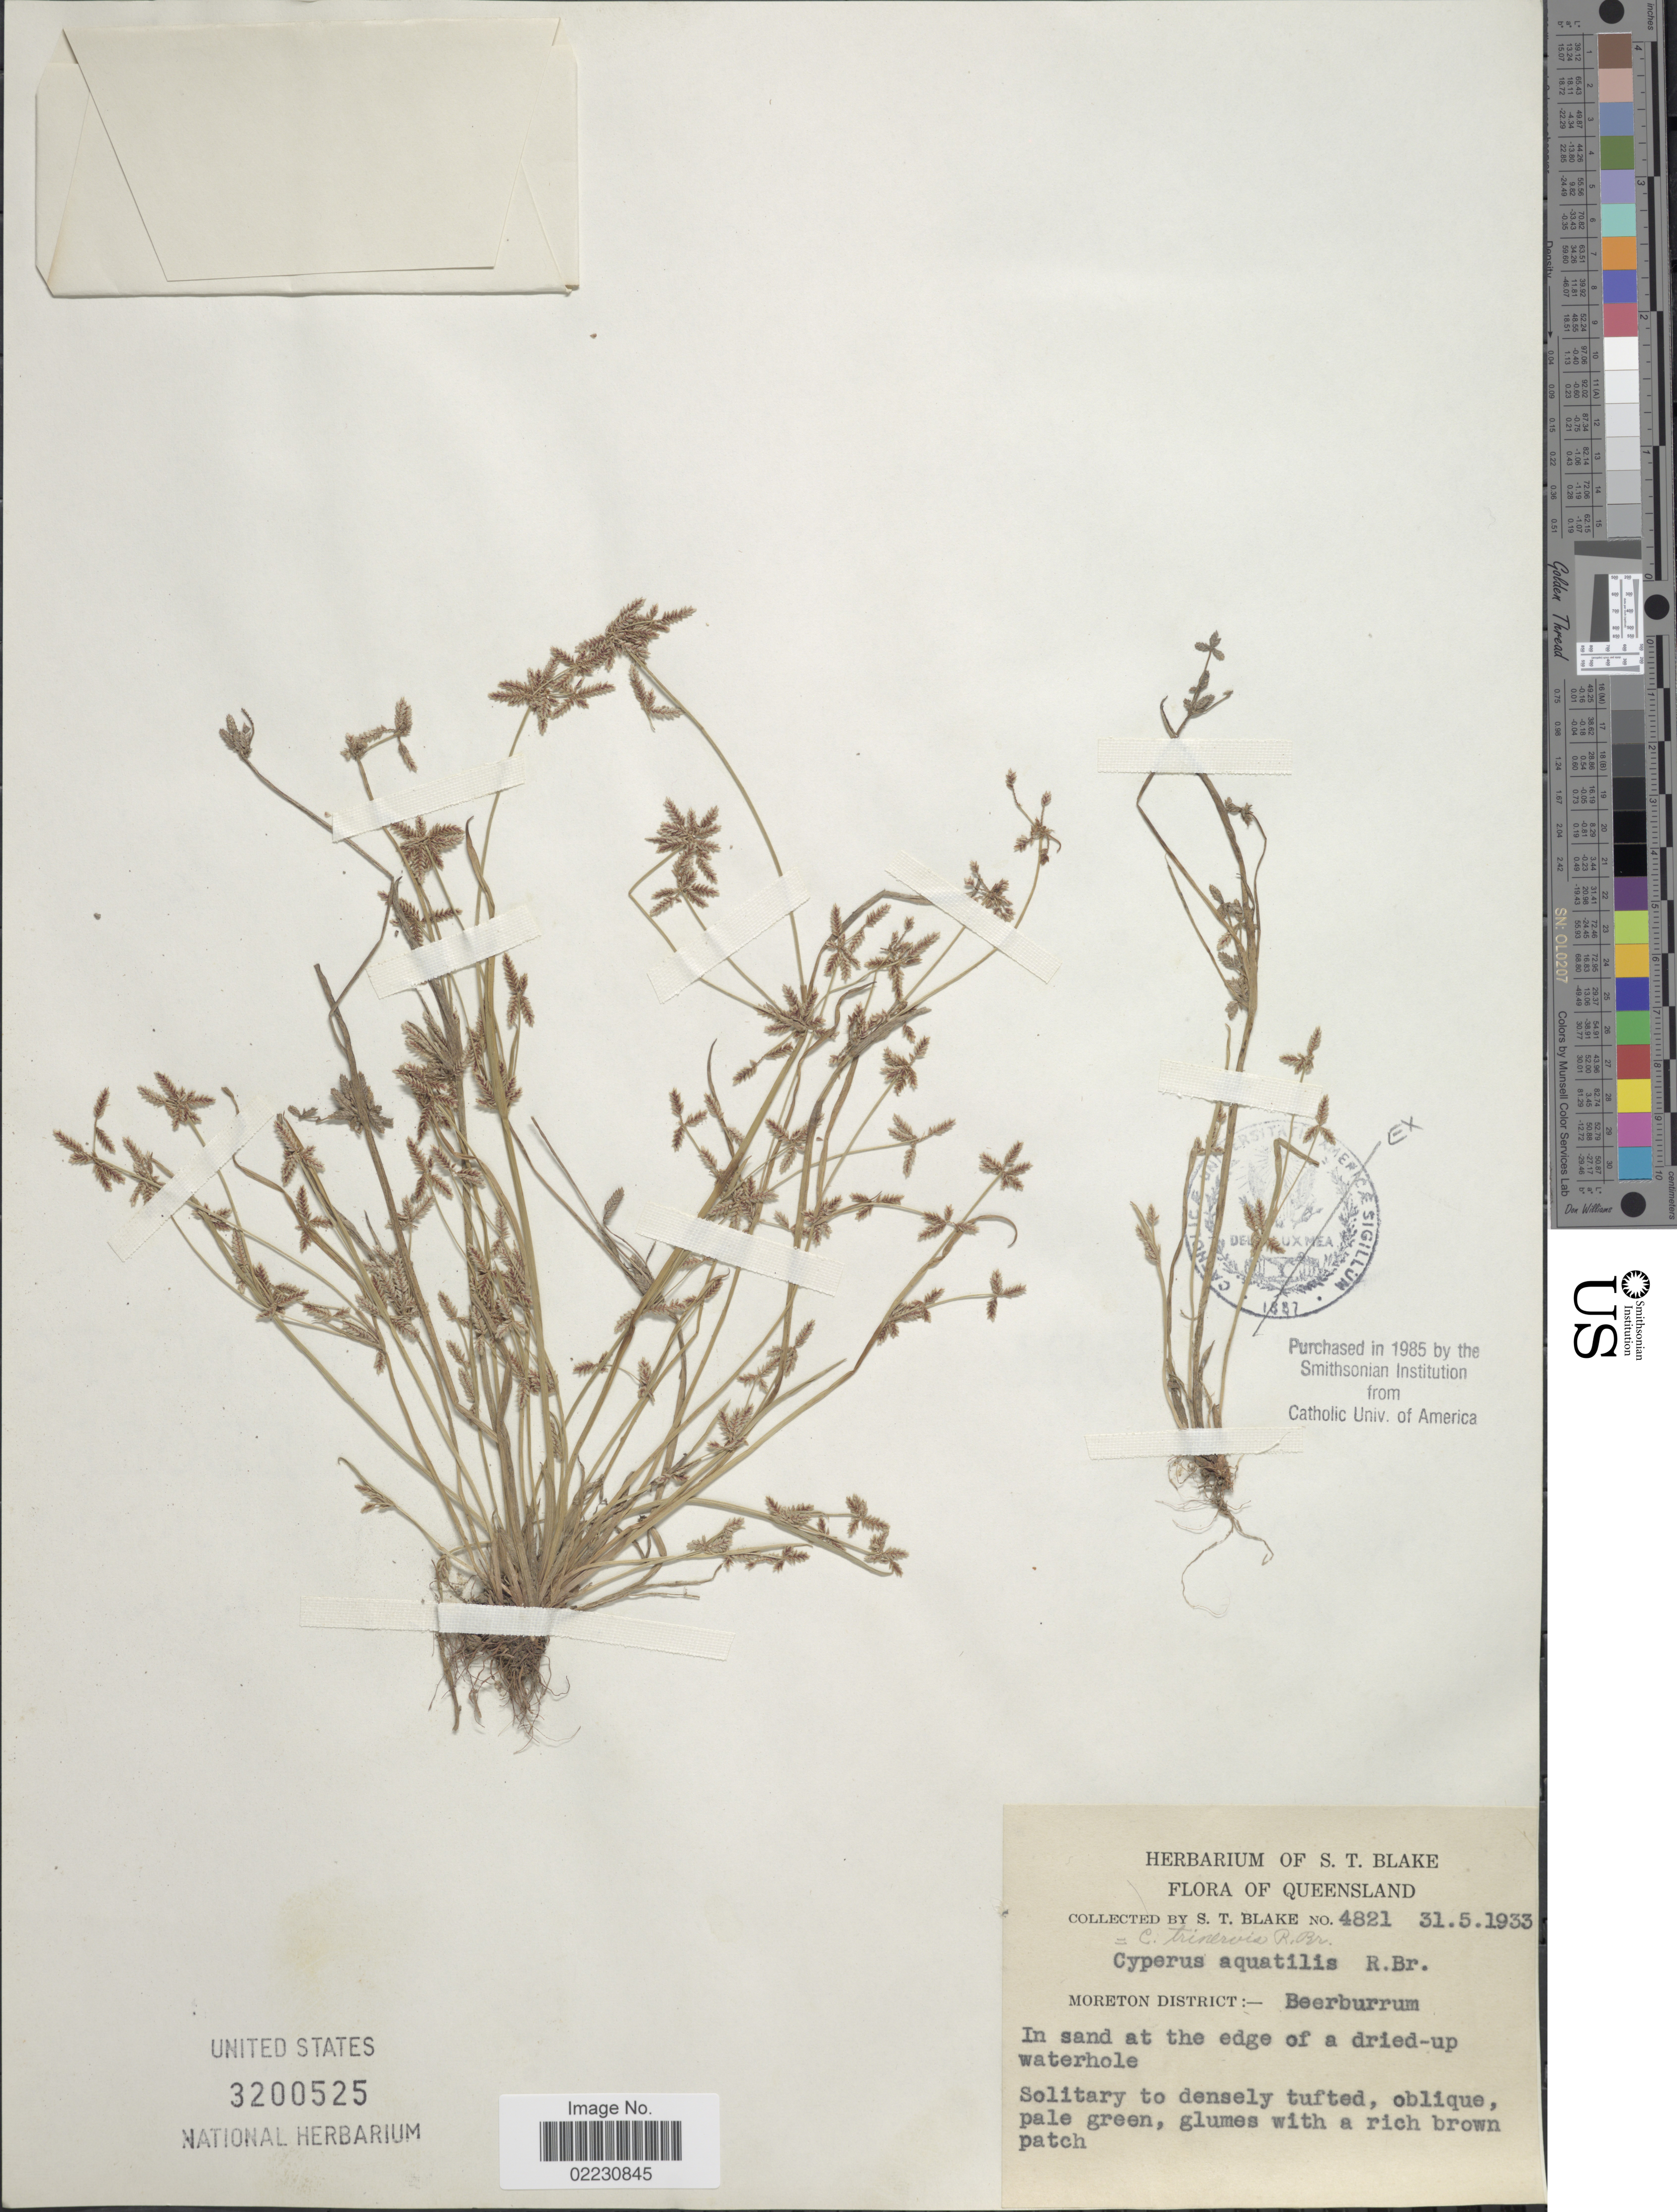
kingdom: Plantae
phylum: Tracheophyta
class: Liliopsida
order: Poales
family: Cyperaceae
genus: Cyperus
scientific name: Cyperus trinervis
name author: R. Br.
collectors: S. T. Blake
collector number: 4821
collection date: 1933-05-31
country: Australia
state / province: Queensland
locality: Moreton District, Beerburrum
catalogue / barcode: US 3200525